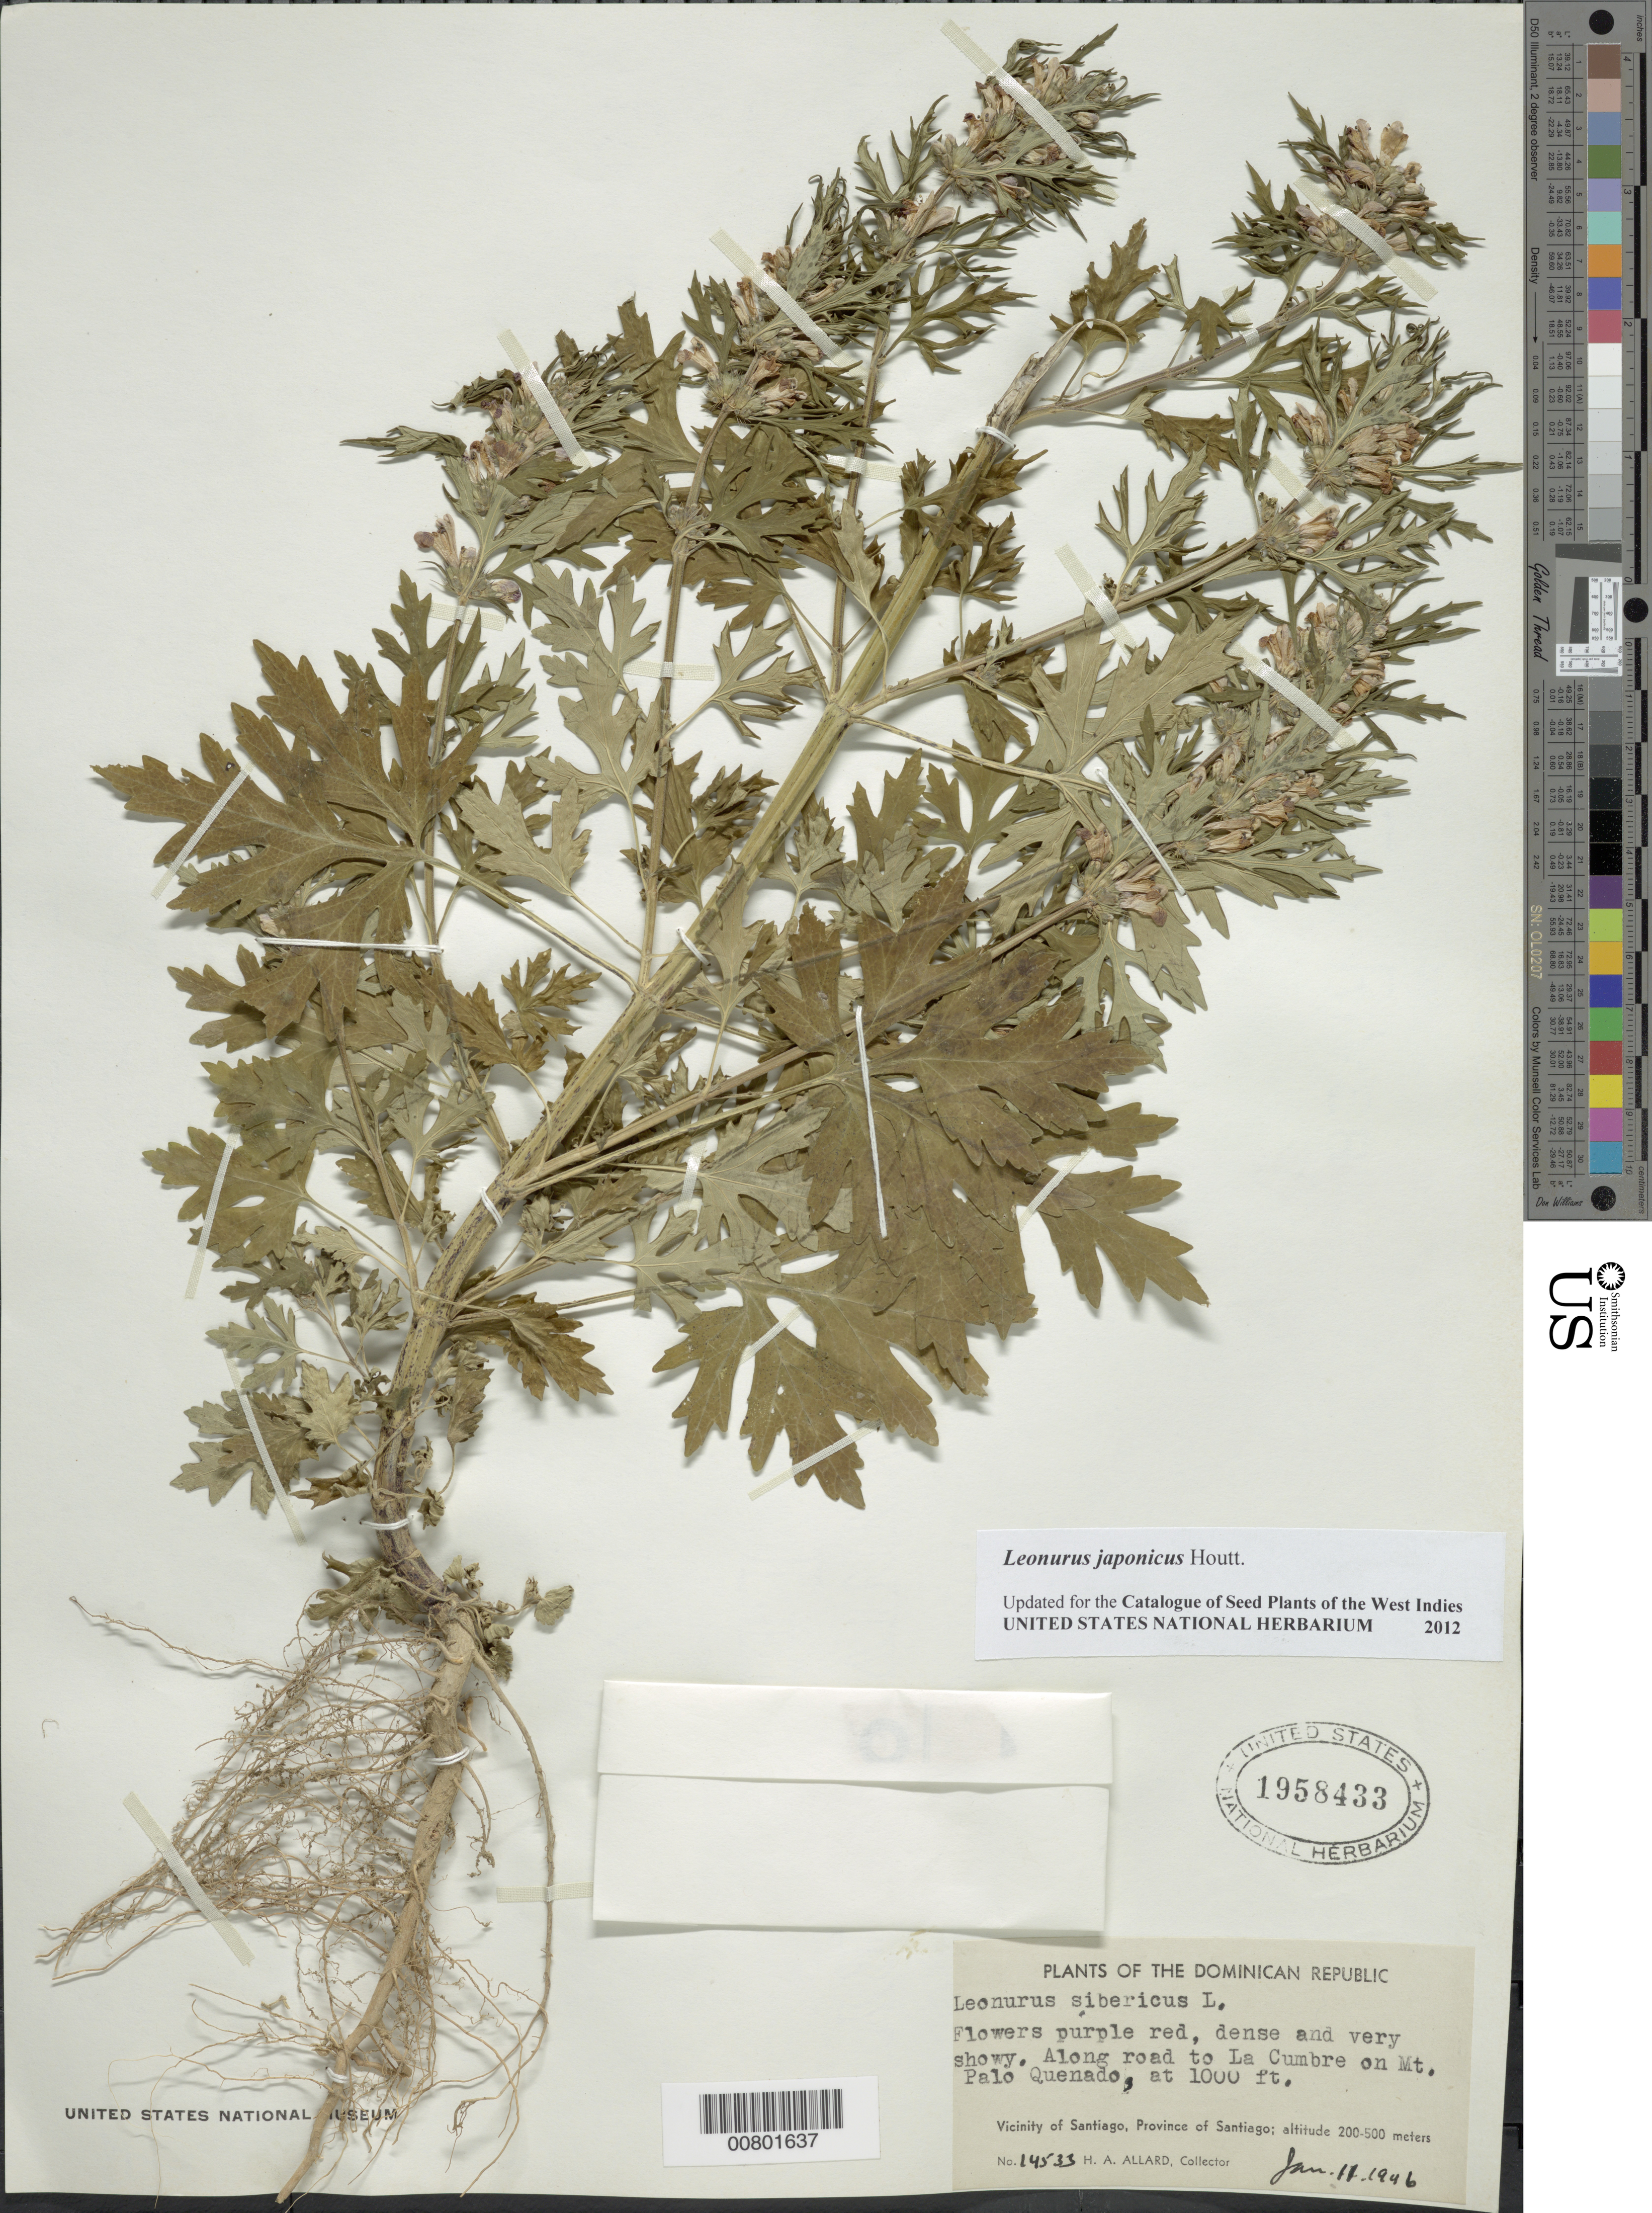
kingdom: Plantae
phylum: Tracheophyta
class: Magnoliopsida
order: Lamiales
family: Lamiaceae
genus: Leonurus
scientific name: Leonurus japonicus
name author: Houtt.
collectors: H. A. Allard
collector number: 14533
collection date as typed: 11 Jan 1946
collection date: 1946-01-11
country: Dominican Republic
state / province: Santiago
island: Hispaniola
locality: Vicinity of Santiago, roat to La Cumbre on Mt. Palo Quenado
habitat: Along road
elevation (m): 305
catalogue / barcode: US 1958433